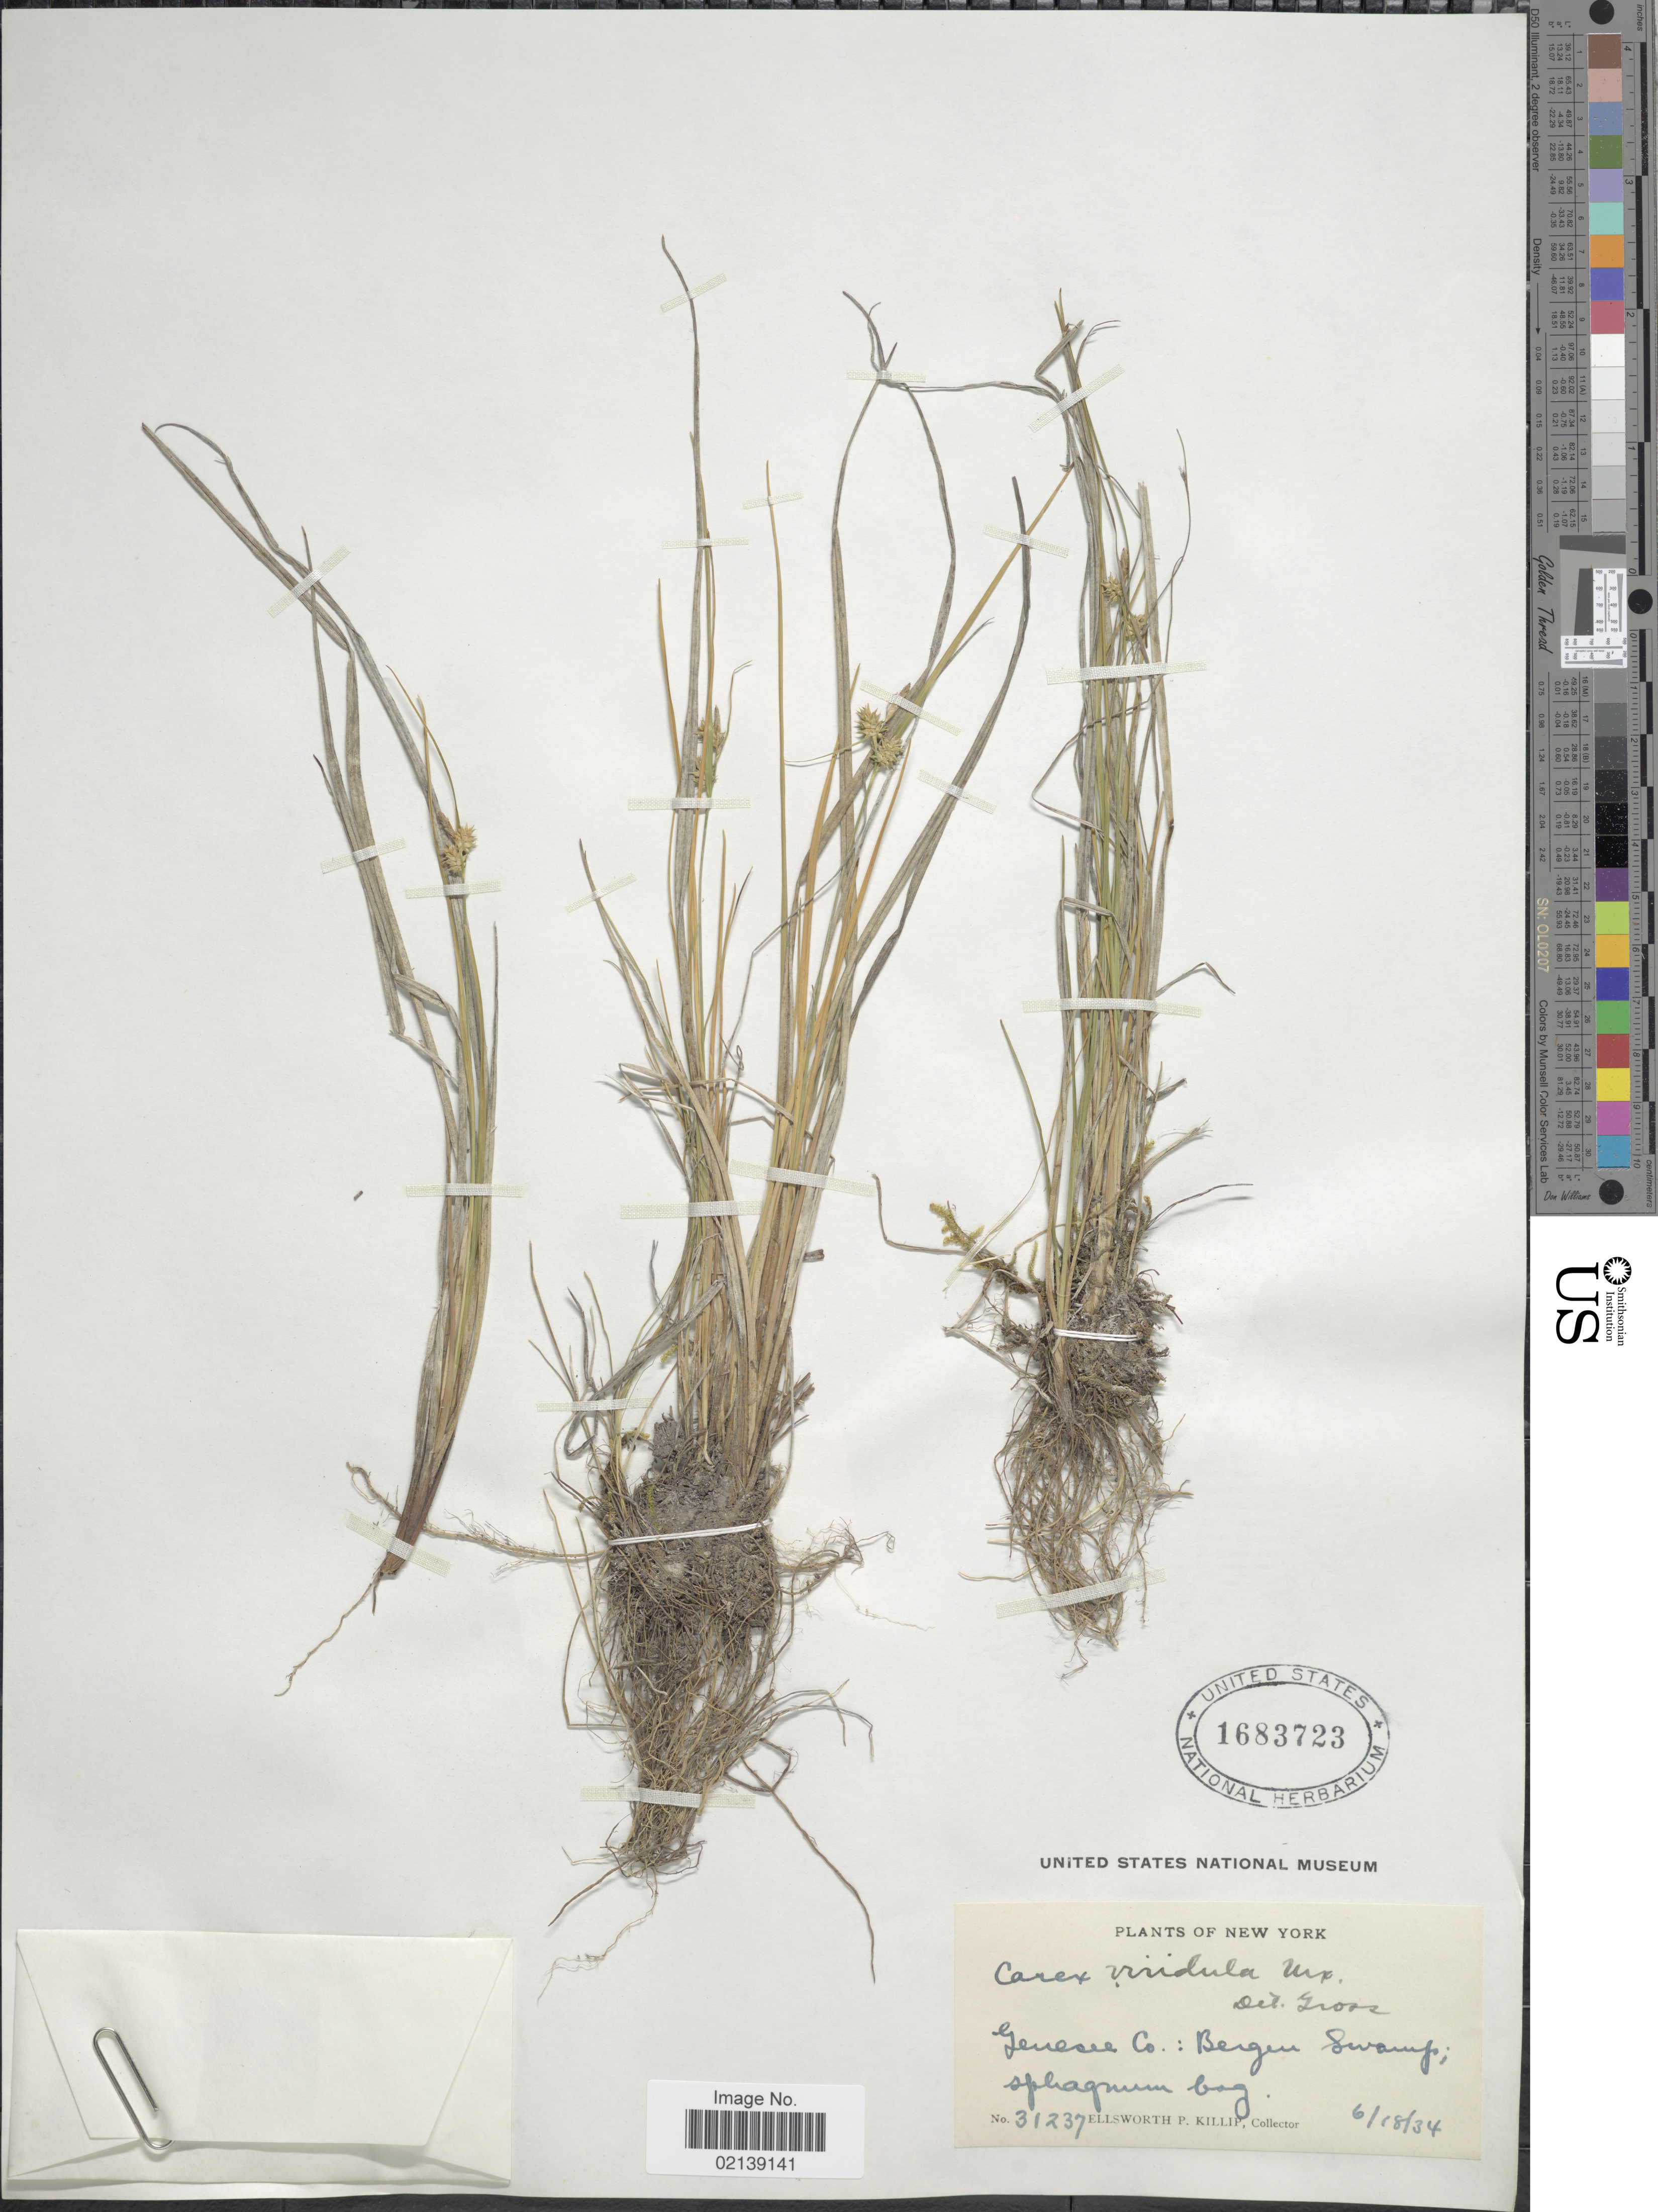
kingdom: Plantae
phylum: Tracheophyta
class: Liliopsida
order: Poales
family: Cyperaceae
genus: Carex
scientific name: Carex oederi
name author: Retz.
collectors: E. P. Killip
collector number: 31237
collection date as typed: Transcribed d/m/y: 18/6/34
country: United States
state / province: New York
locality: Genesee Co.: Bergen Swamp, sphagnum bog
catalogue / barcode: US 1683723